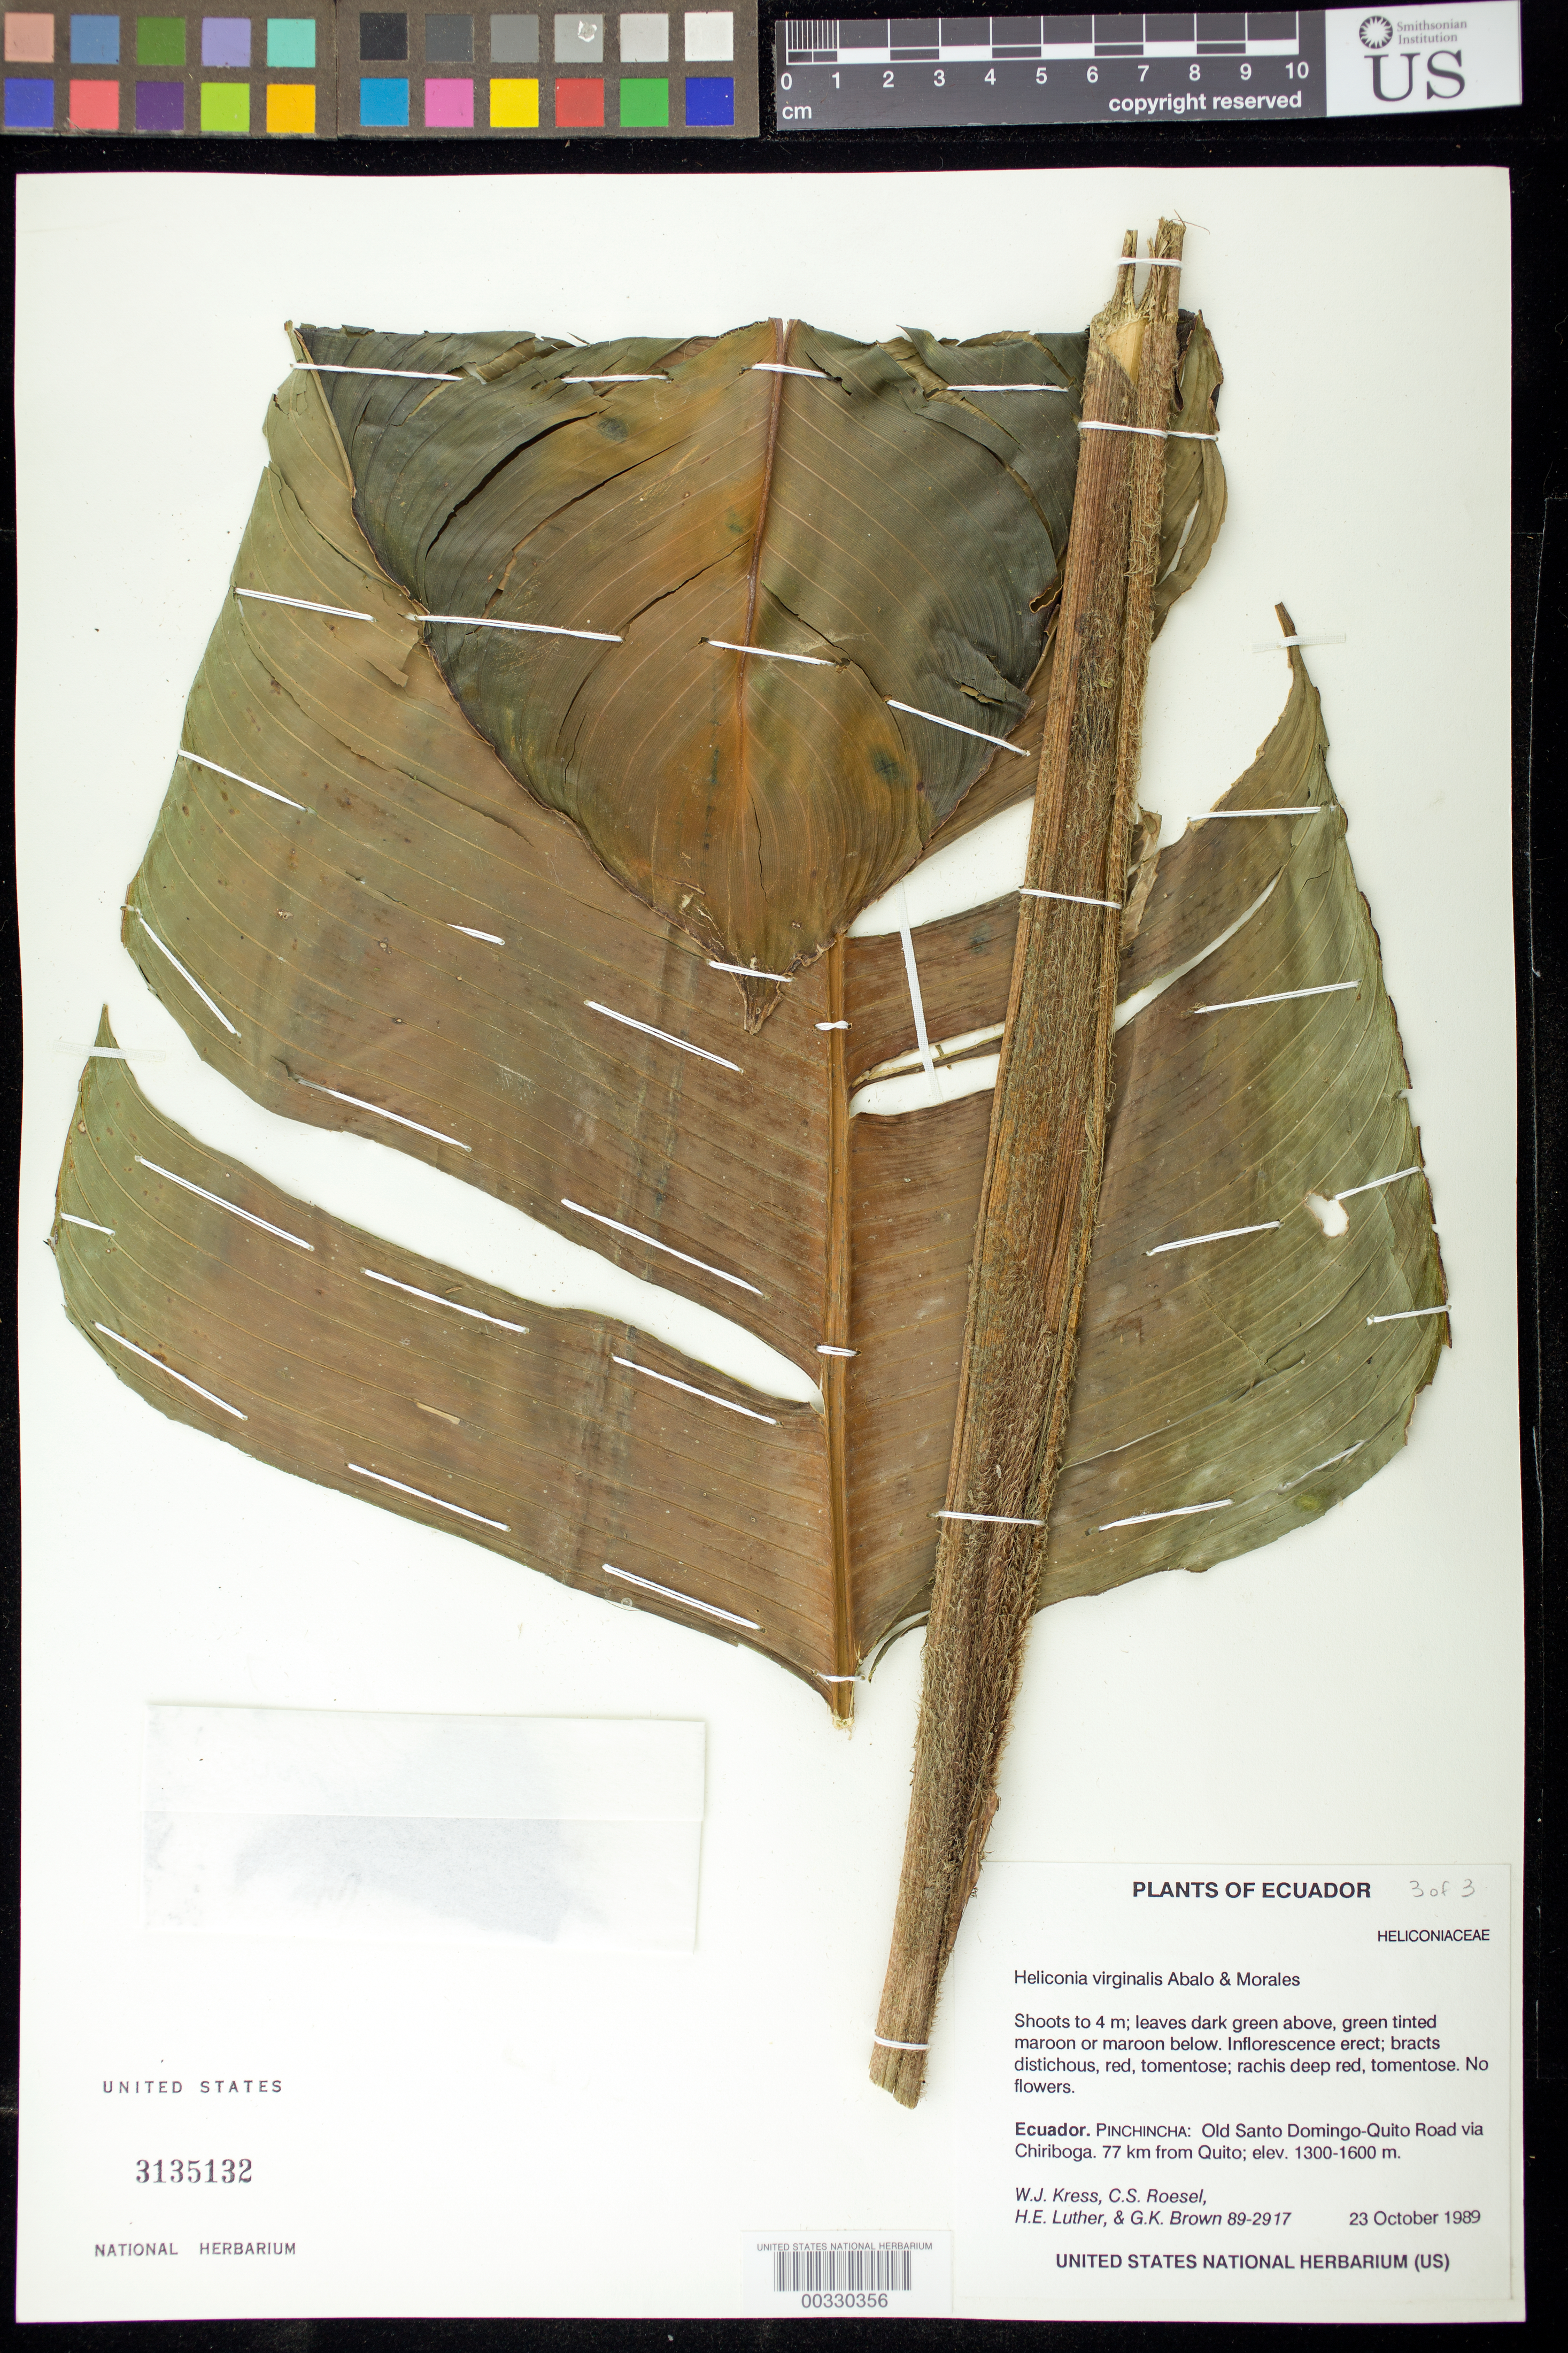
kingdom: Plantae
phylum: Tracheophyta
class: Liliopsida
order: Zingiberales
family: Heliconiaceae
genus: Heliconia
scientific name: Heliconia virginalis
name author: Abalo & G. Morales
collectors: W. J. Kress, C. S. Roesel, Harry E. Luther & G. K. Brown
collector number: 89-2917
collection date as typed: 23 Oct 1989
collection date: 1989-10-23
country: Ecuador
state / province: Pichincha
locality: Old Santo Domingo-quito road via chiriboga, 77 km from quito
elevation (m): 1300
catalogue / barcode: US 3135132